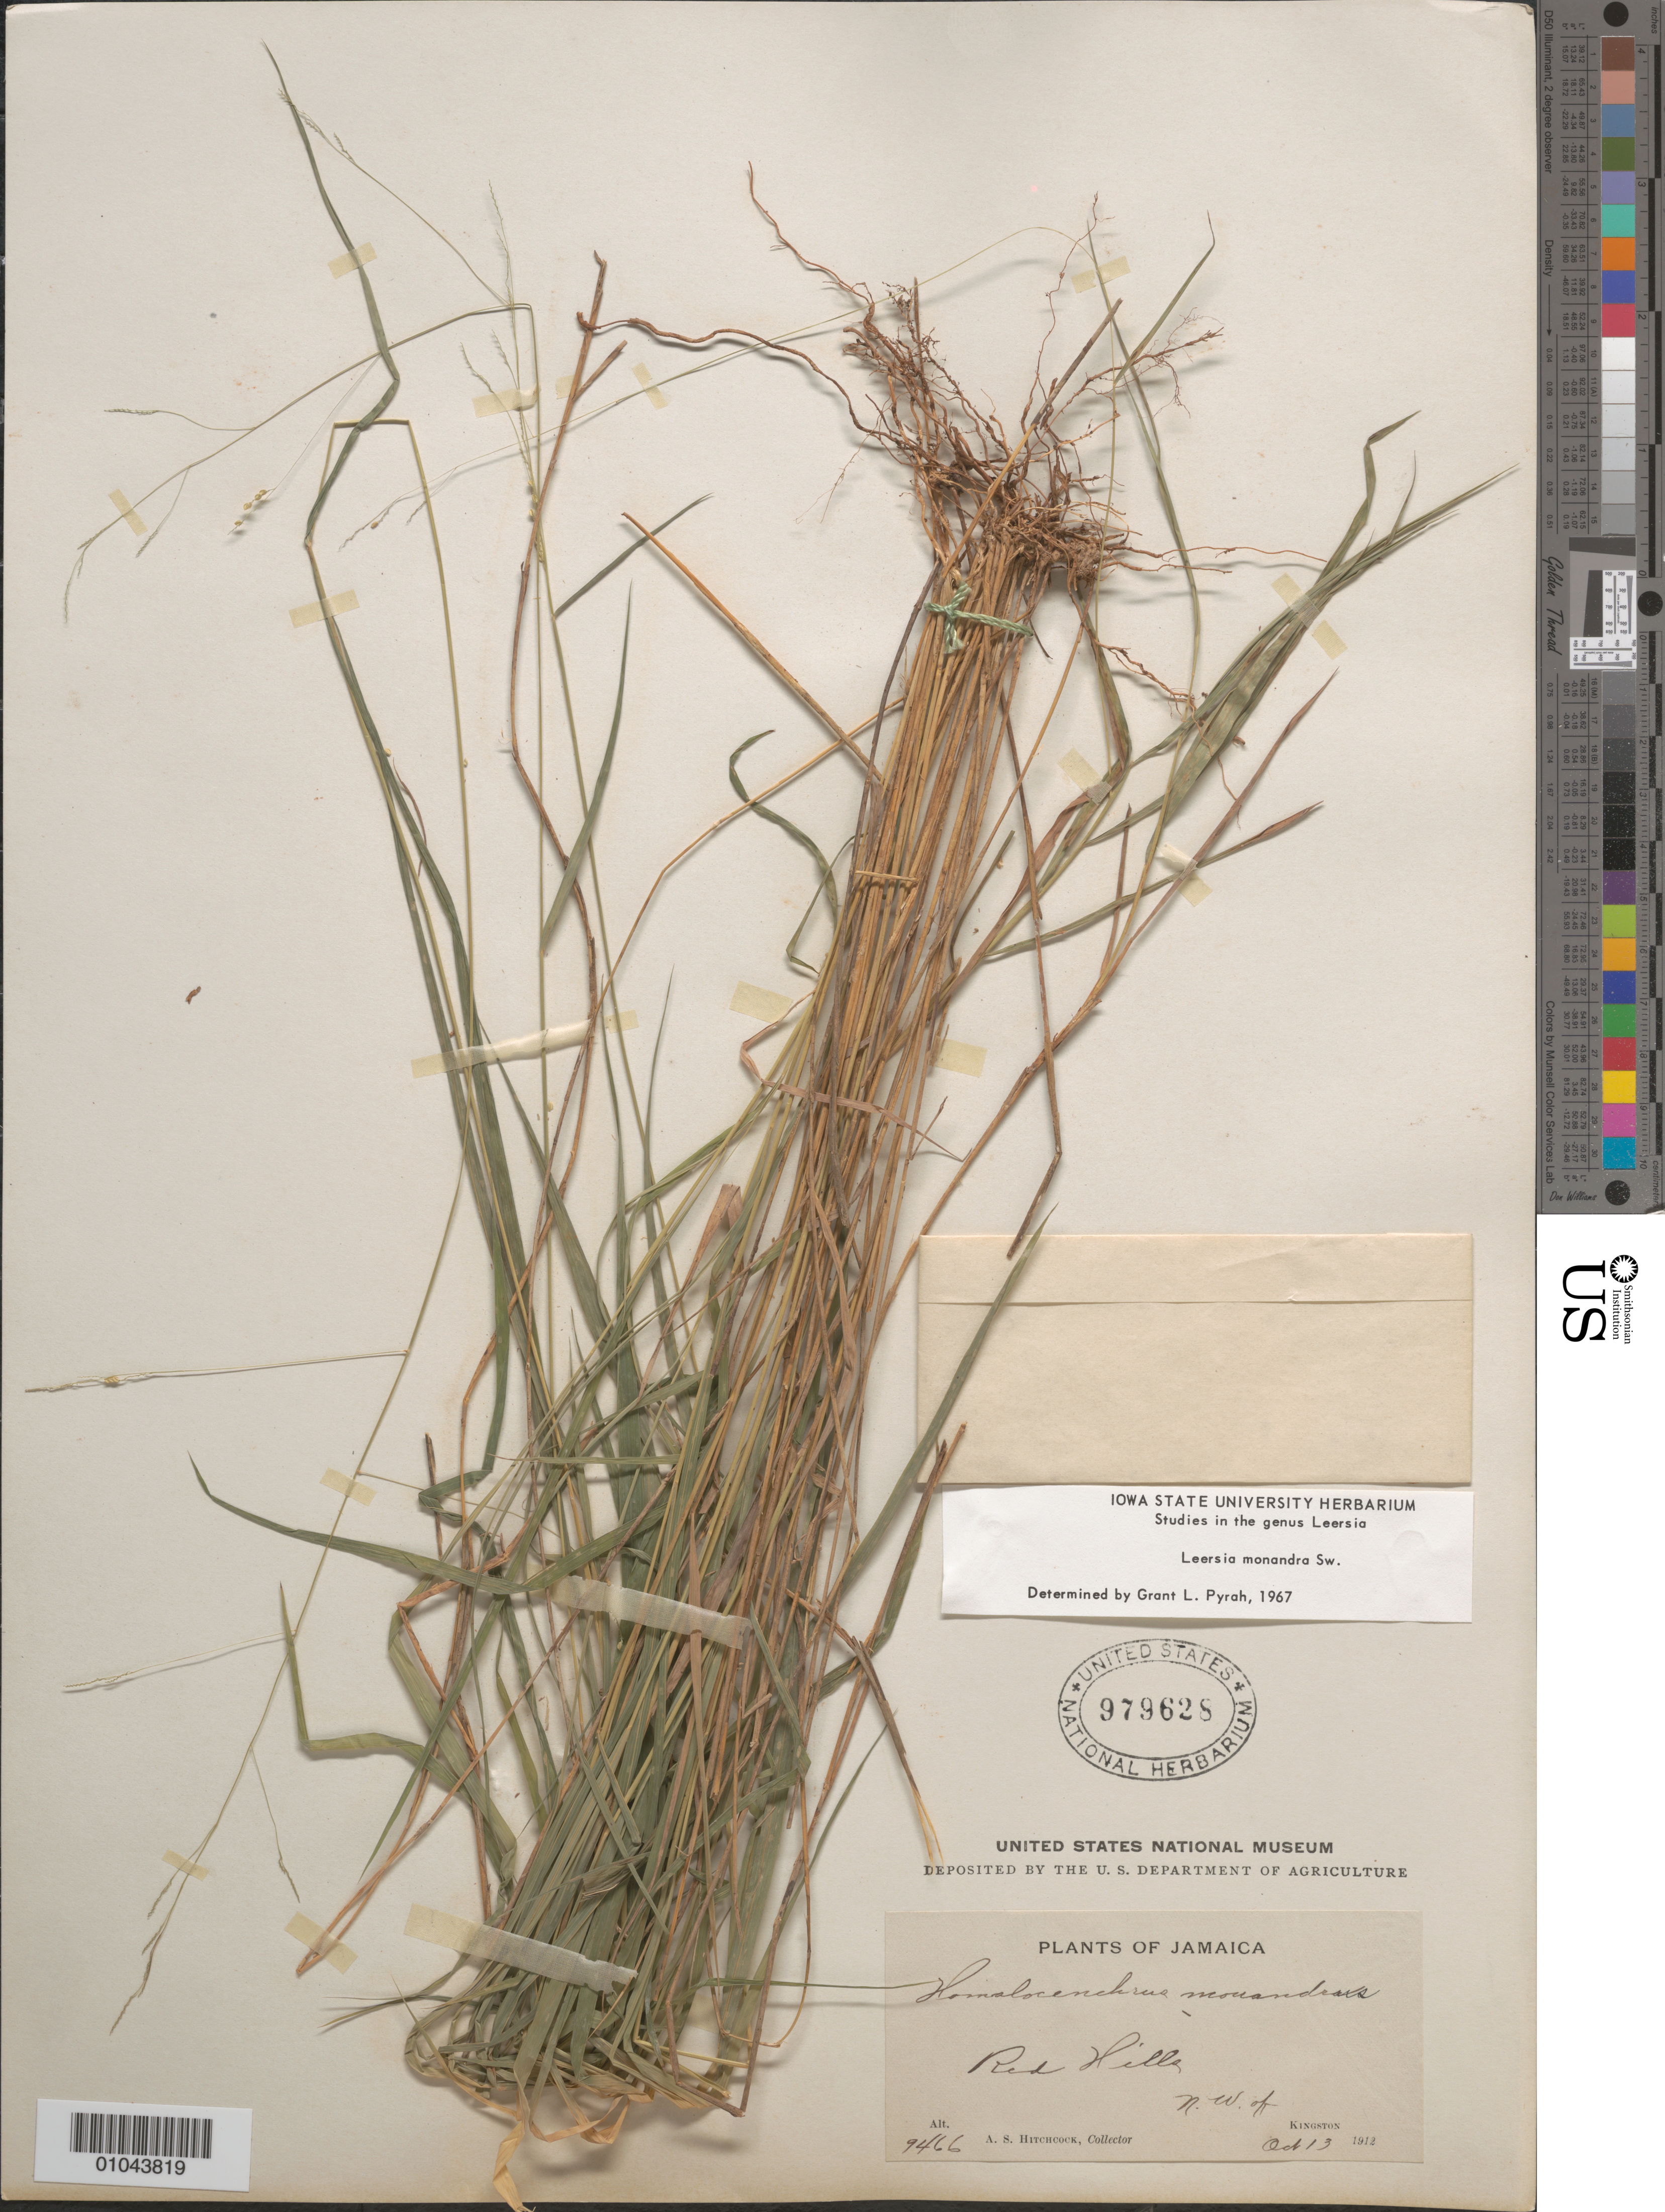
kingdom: Plantae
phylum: Tracheophyta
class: Liliopsida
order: Poales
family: Poaceae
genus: Leersia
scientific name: Leersia monandra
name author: Sw.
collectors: A. S. Hitchcock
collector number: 9466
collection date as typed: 13 Oct 1912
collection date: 1912-10-13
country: Jamaica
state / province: Kingston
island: Jamaica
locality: Red Hills northwest of Kingston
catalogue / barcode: US 979628